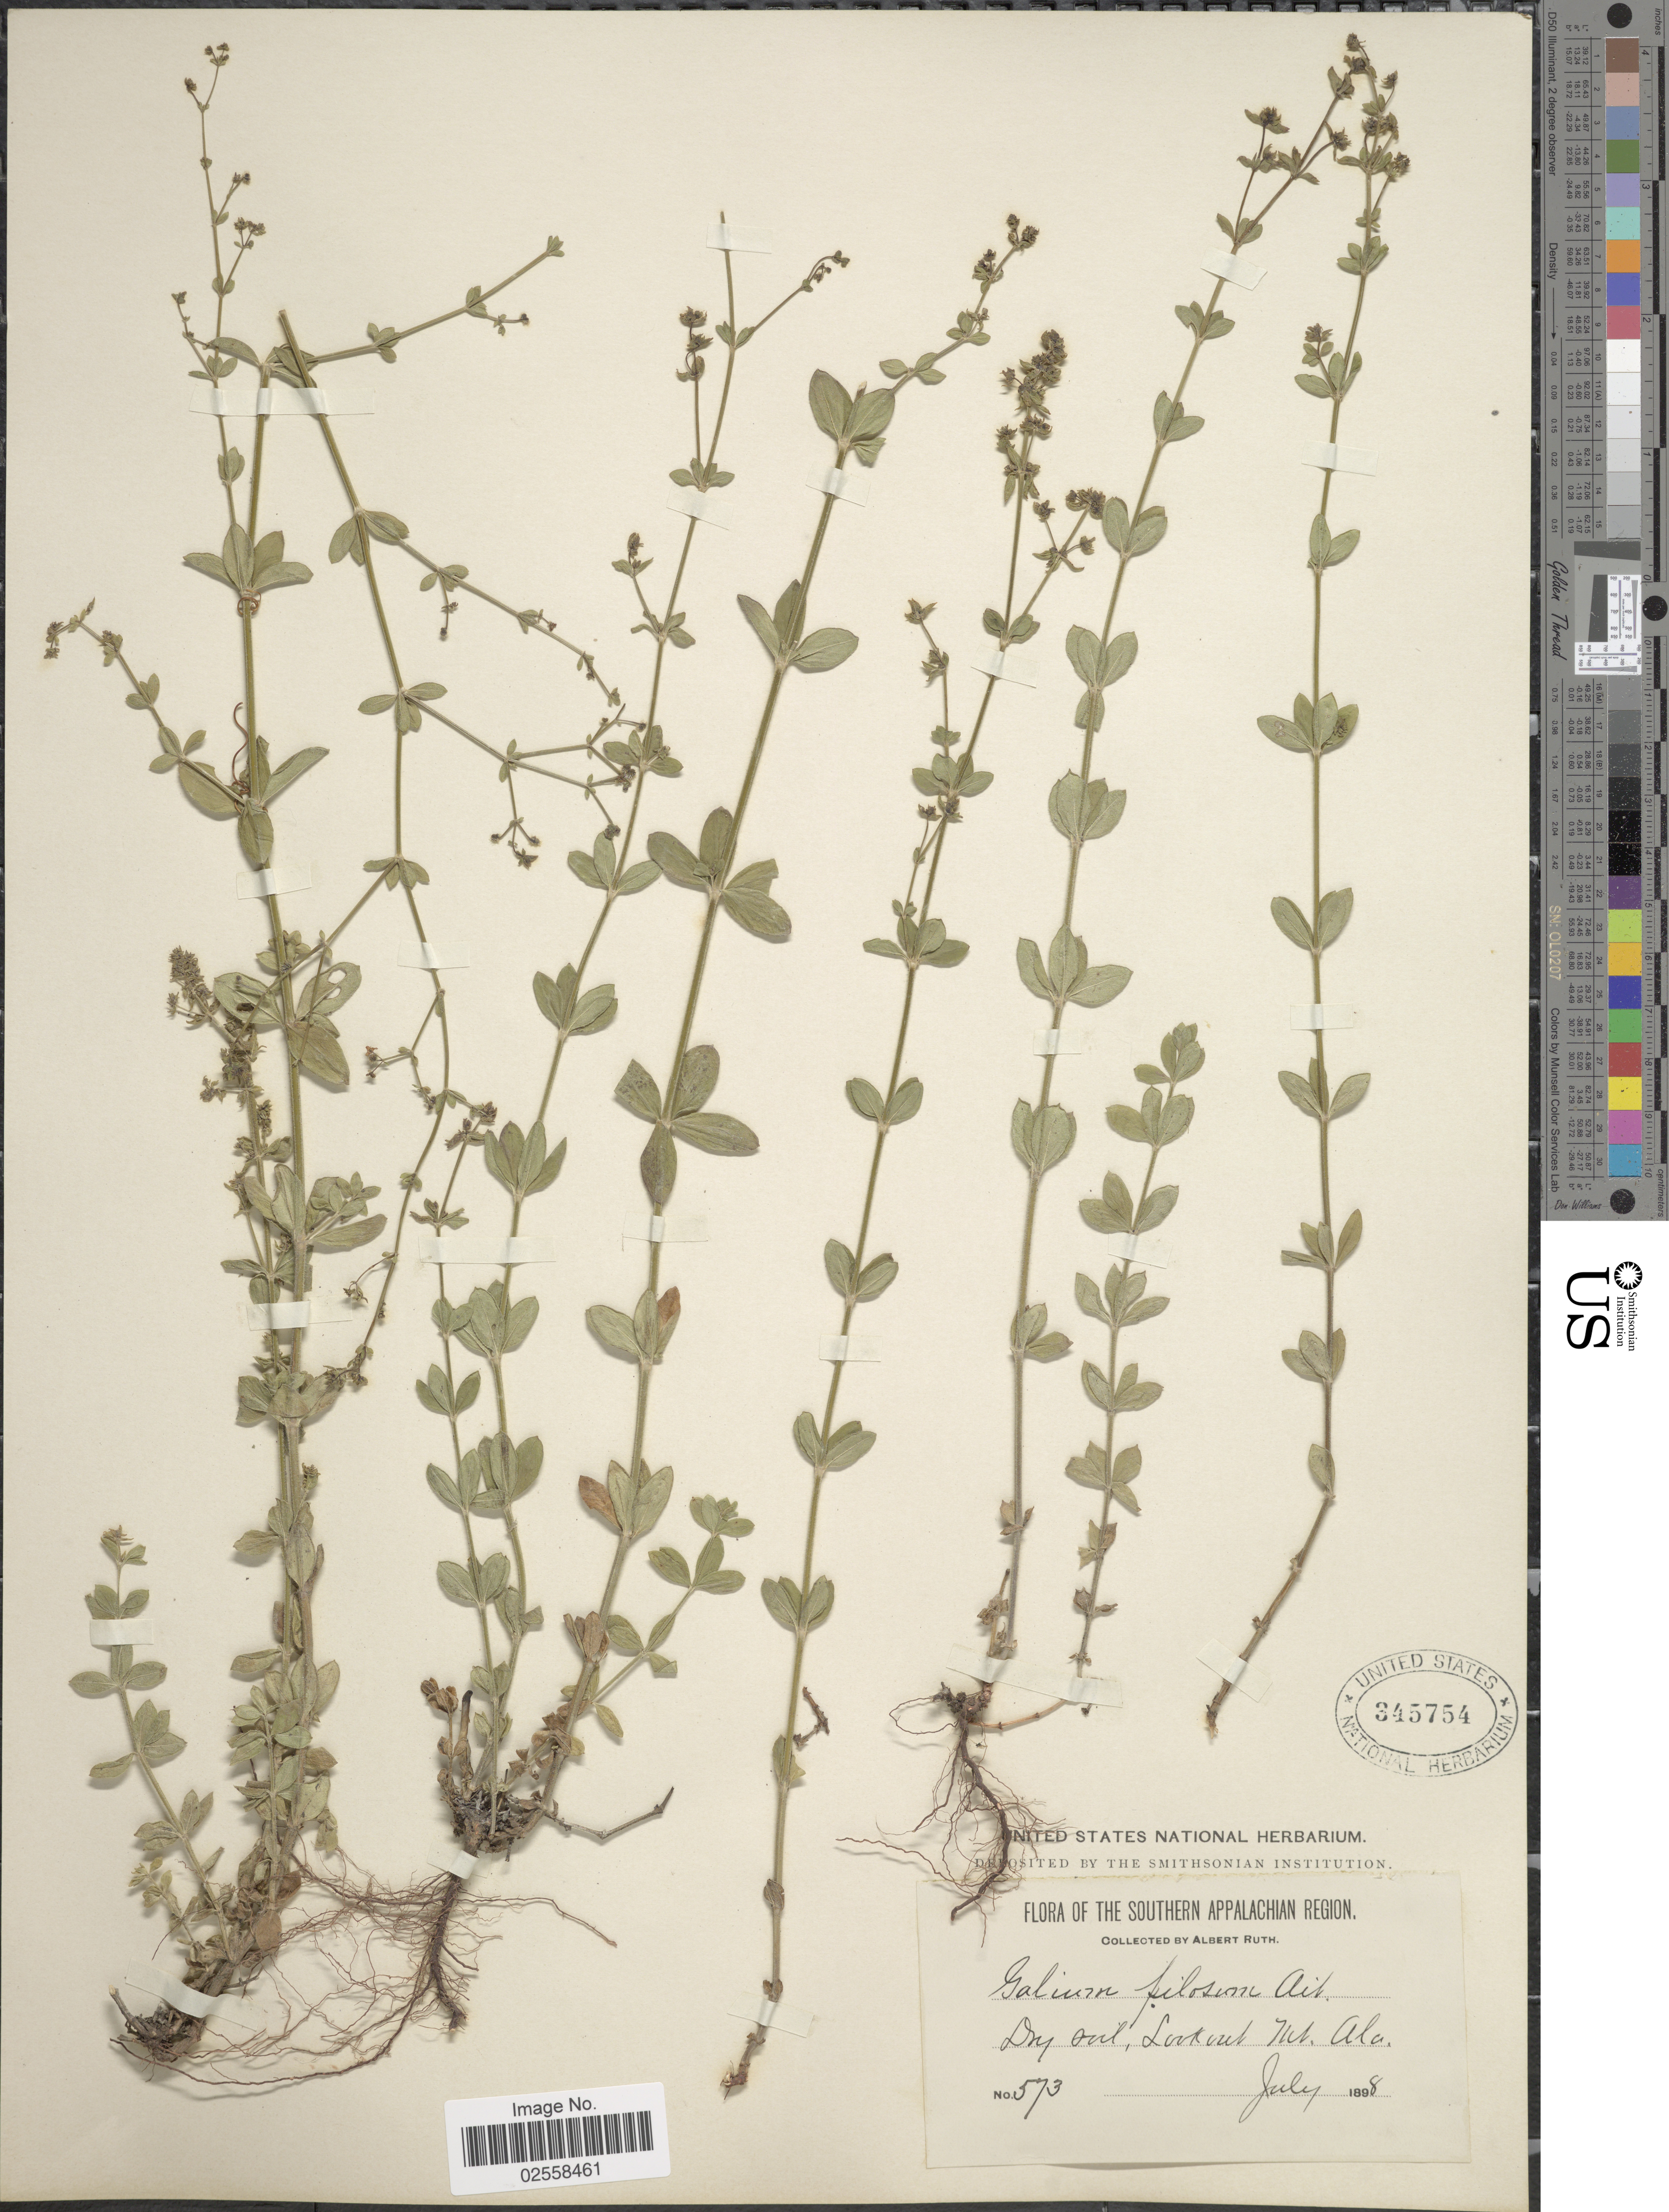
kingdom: Plantae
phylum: Tracheophyta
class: Magnoliopsida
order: Gentianales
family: Rubiaceae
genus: Galium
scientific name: Galium pilosum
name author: Aiton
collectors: A. Ruth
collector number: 573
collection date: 1898-07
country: United States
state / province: Alabama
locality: Southern Appalachian Region, Lookout Mt.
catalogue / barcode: US 345754